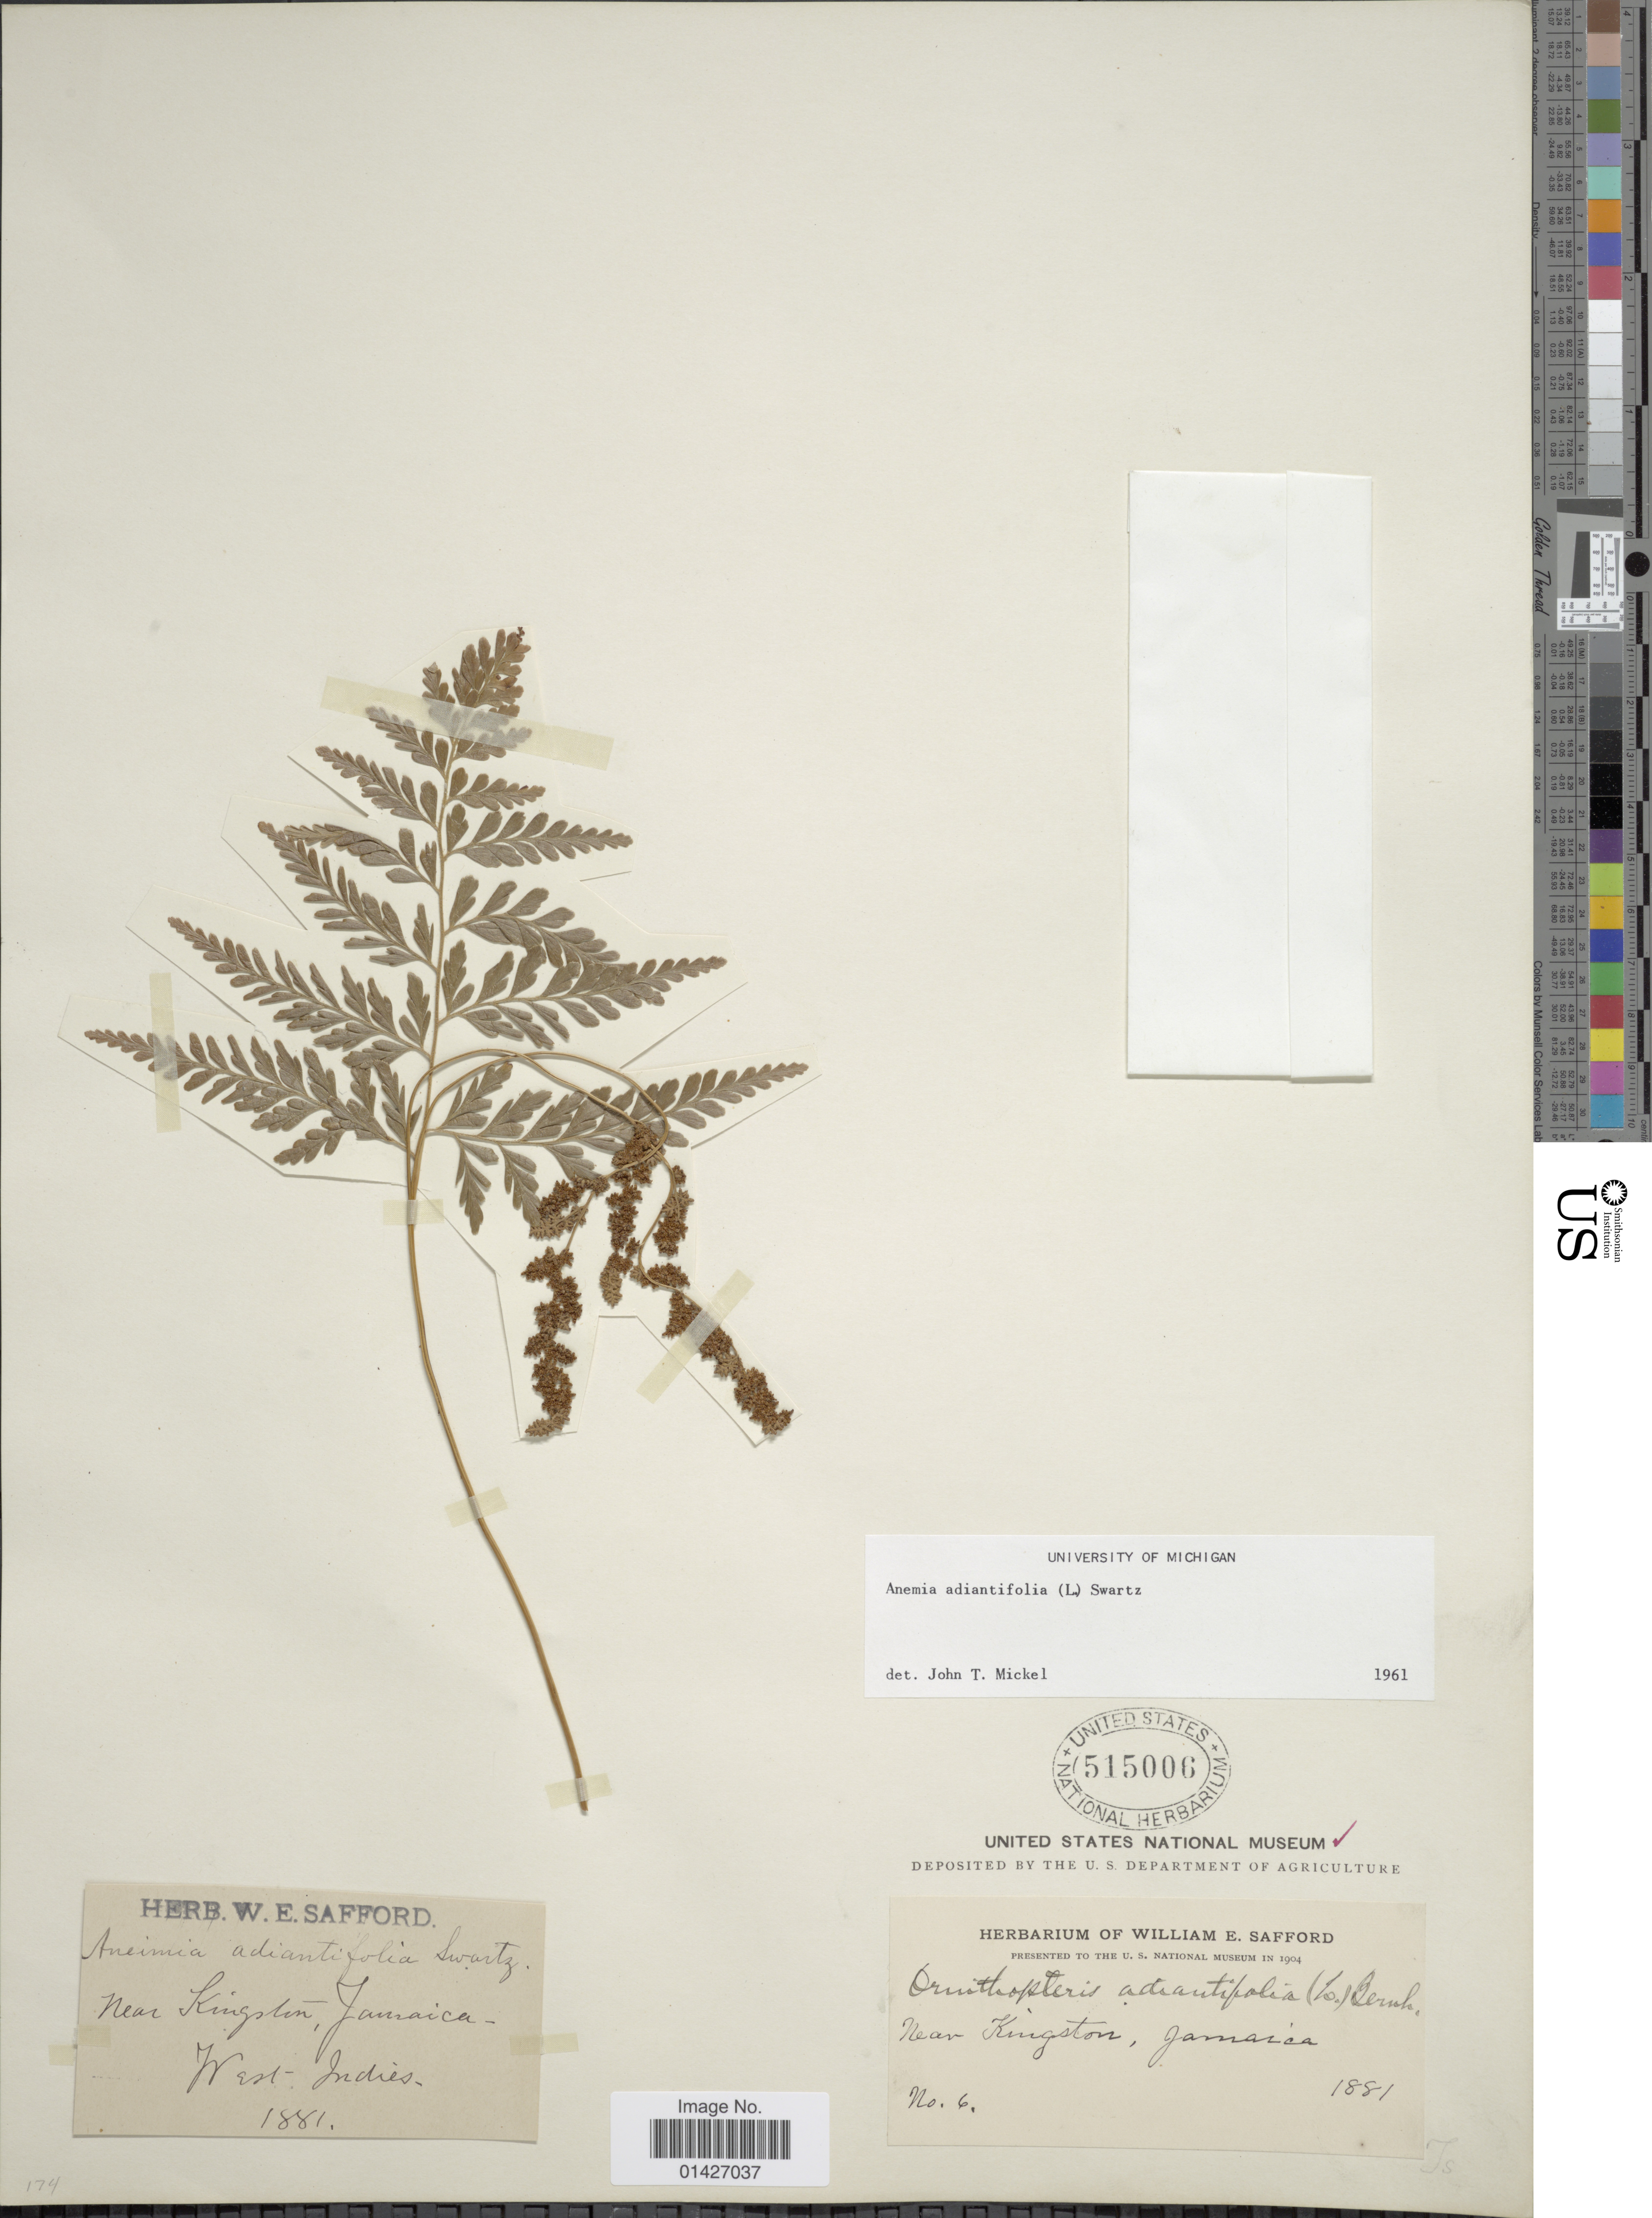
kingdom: Plantae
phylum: Tracheophyta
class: Polypodiopsida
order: Schizaeales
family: Anemiaceae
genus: Anemia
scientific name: Anemia adiantifolia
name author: (L.) Sw.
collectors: W. E. Safford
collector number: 6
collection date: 1881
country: Jamaica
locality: Near Kingston- West Indies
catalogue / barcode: US 515006